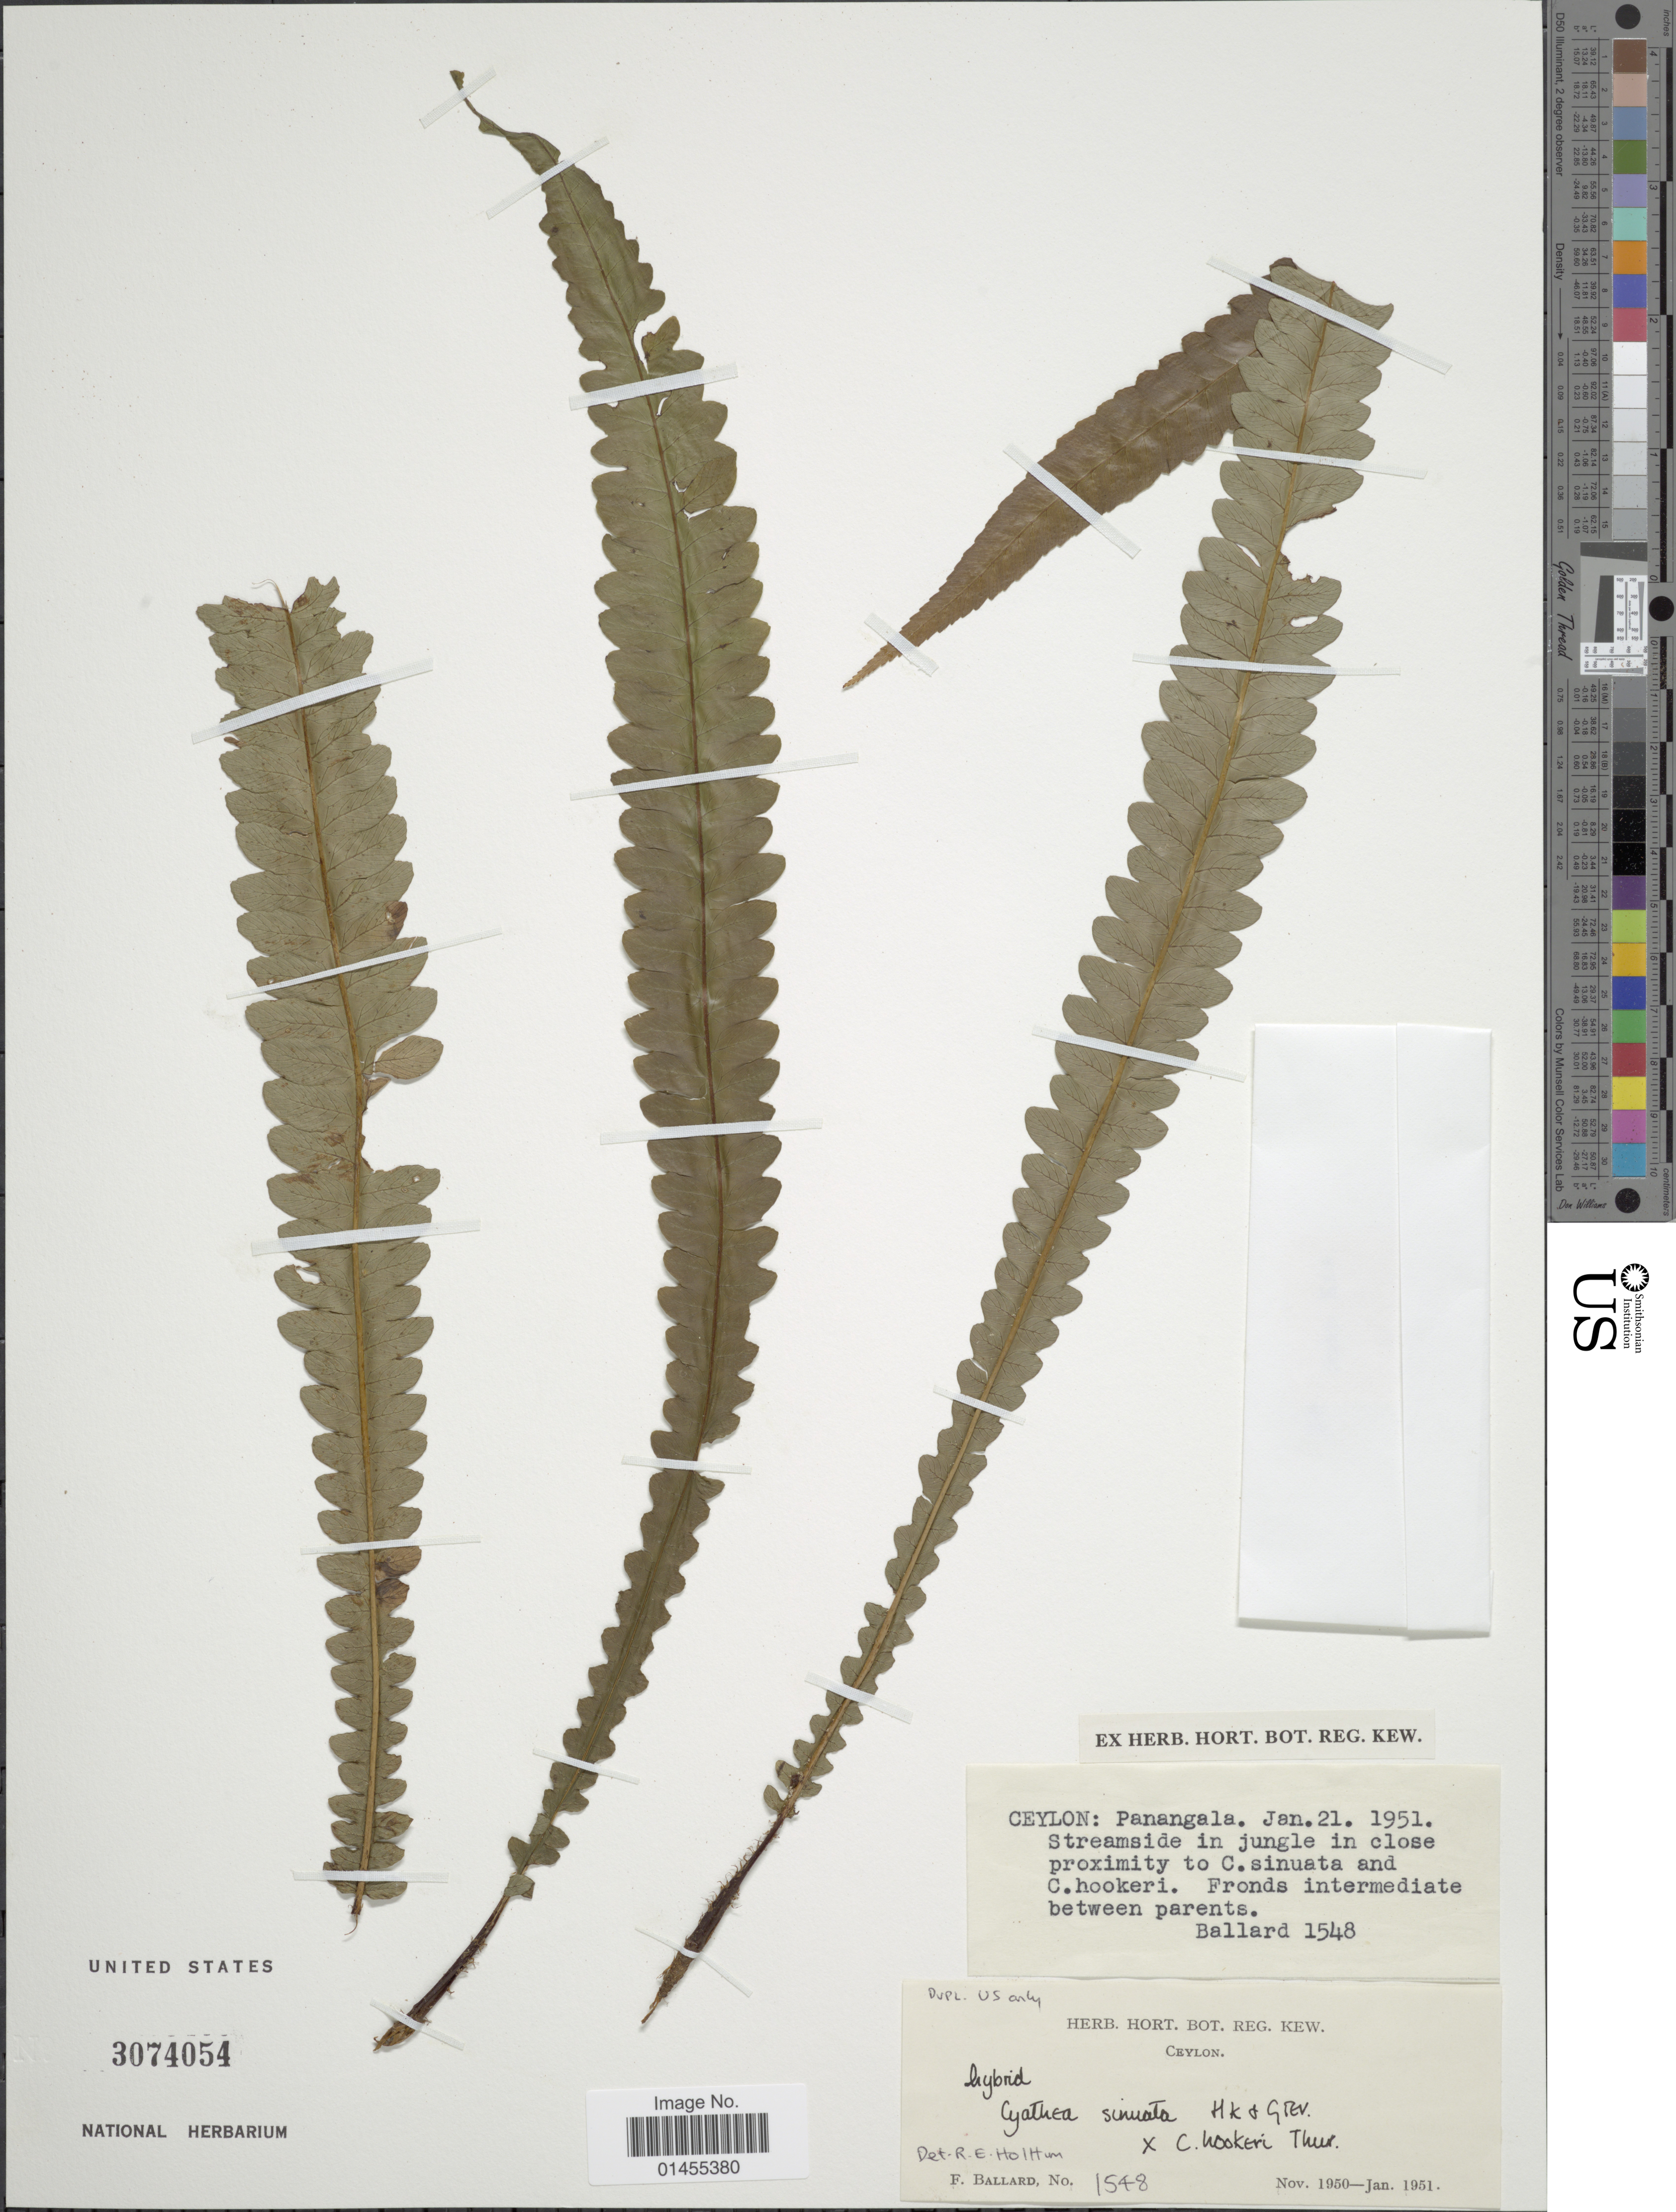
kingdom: Plantae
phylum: Tracheophyta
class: Polypodiopsida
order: Cyatheales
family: Cyatheaceae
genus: Alsophila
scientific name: Alsophila sinuata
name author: (Hook. & Grev.) R.M. Tryon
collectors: F. Ballard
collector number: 1548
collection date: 1951-01-21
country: Sri Lanka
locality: Ceylon, Panangala. Streamside in jungle in close proximity to C. sinuata and C. hookeri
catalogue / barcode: US 3074054